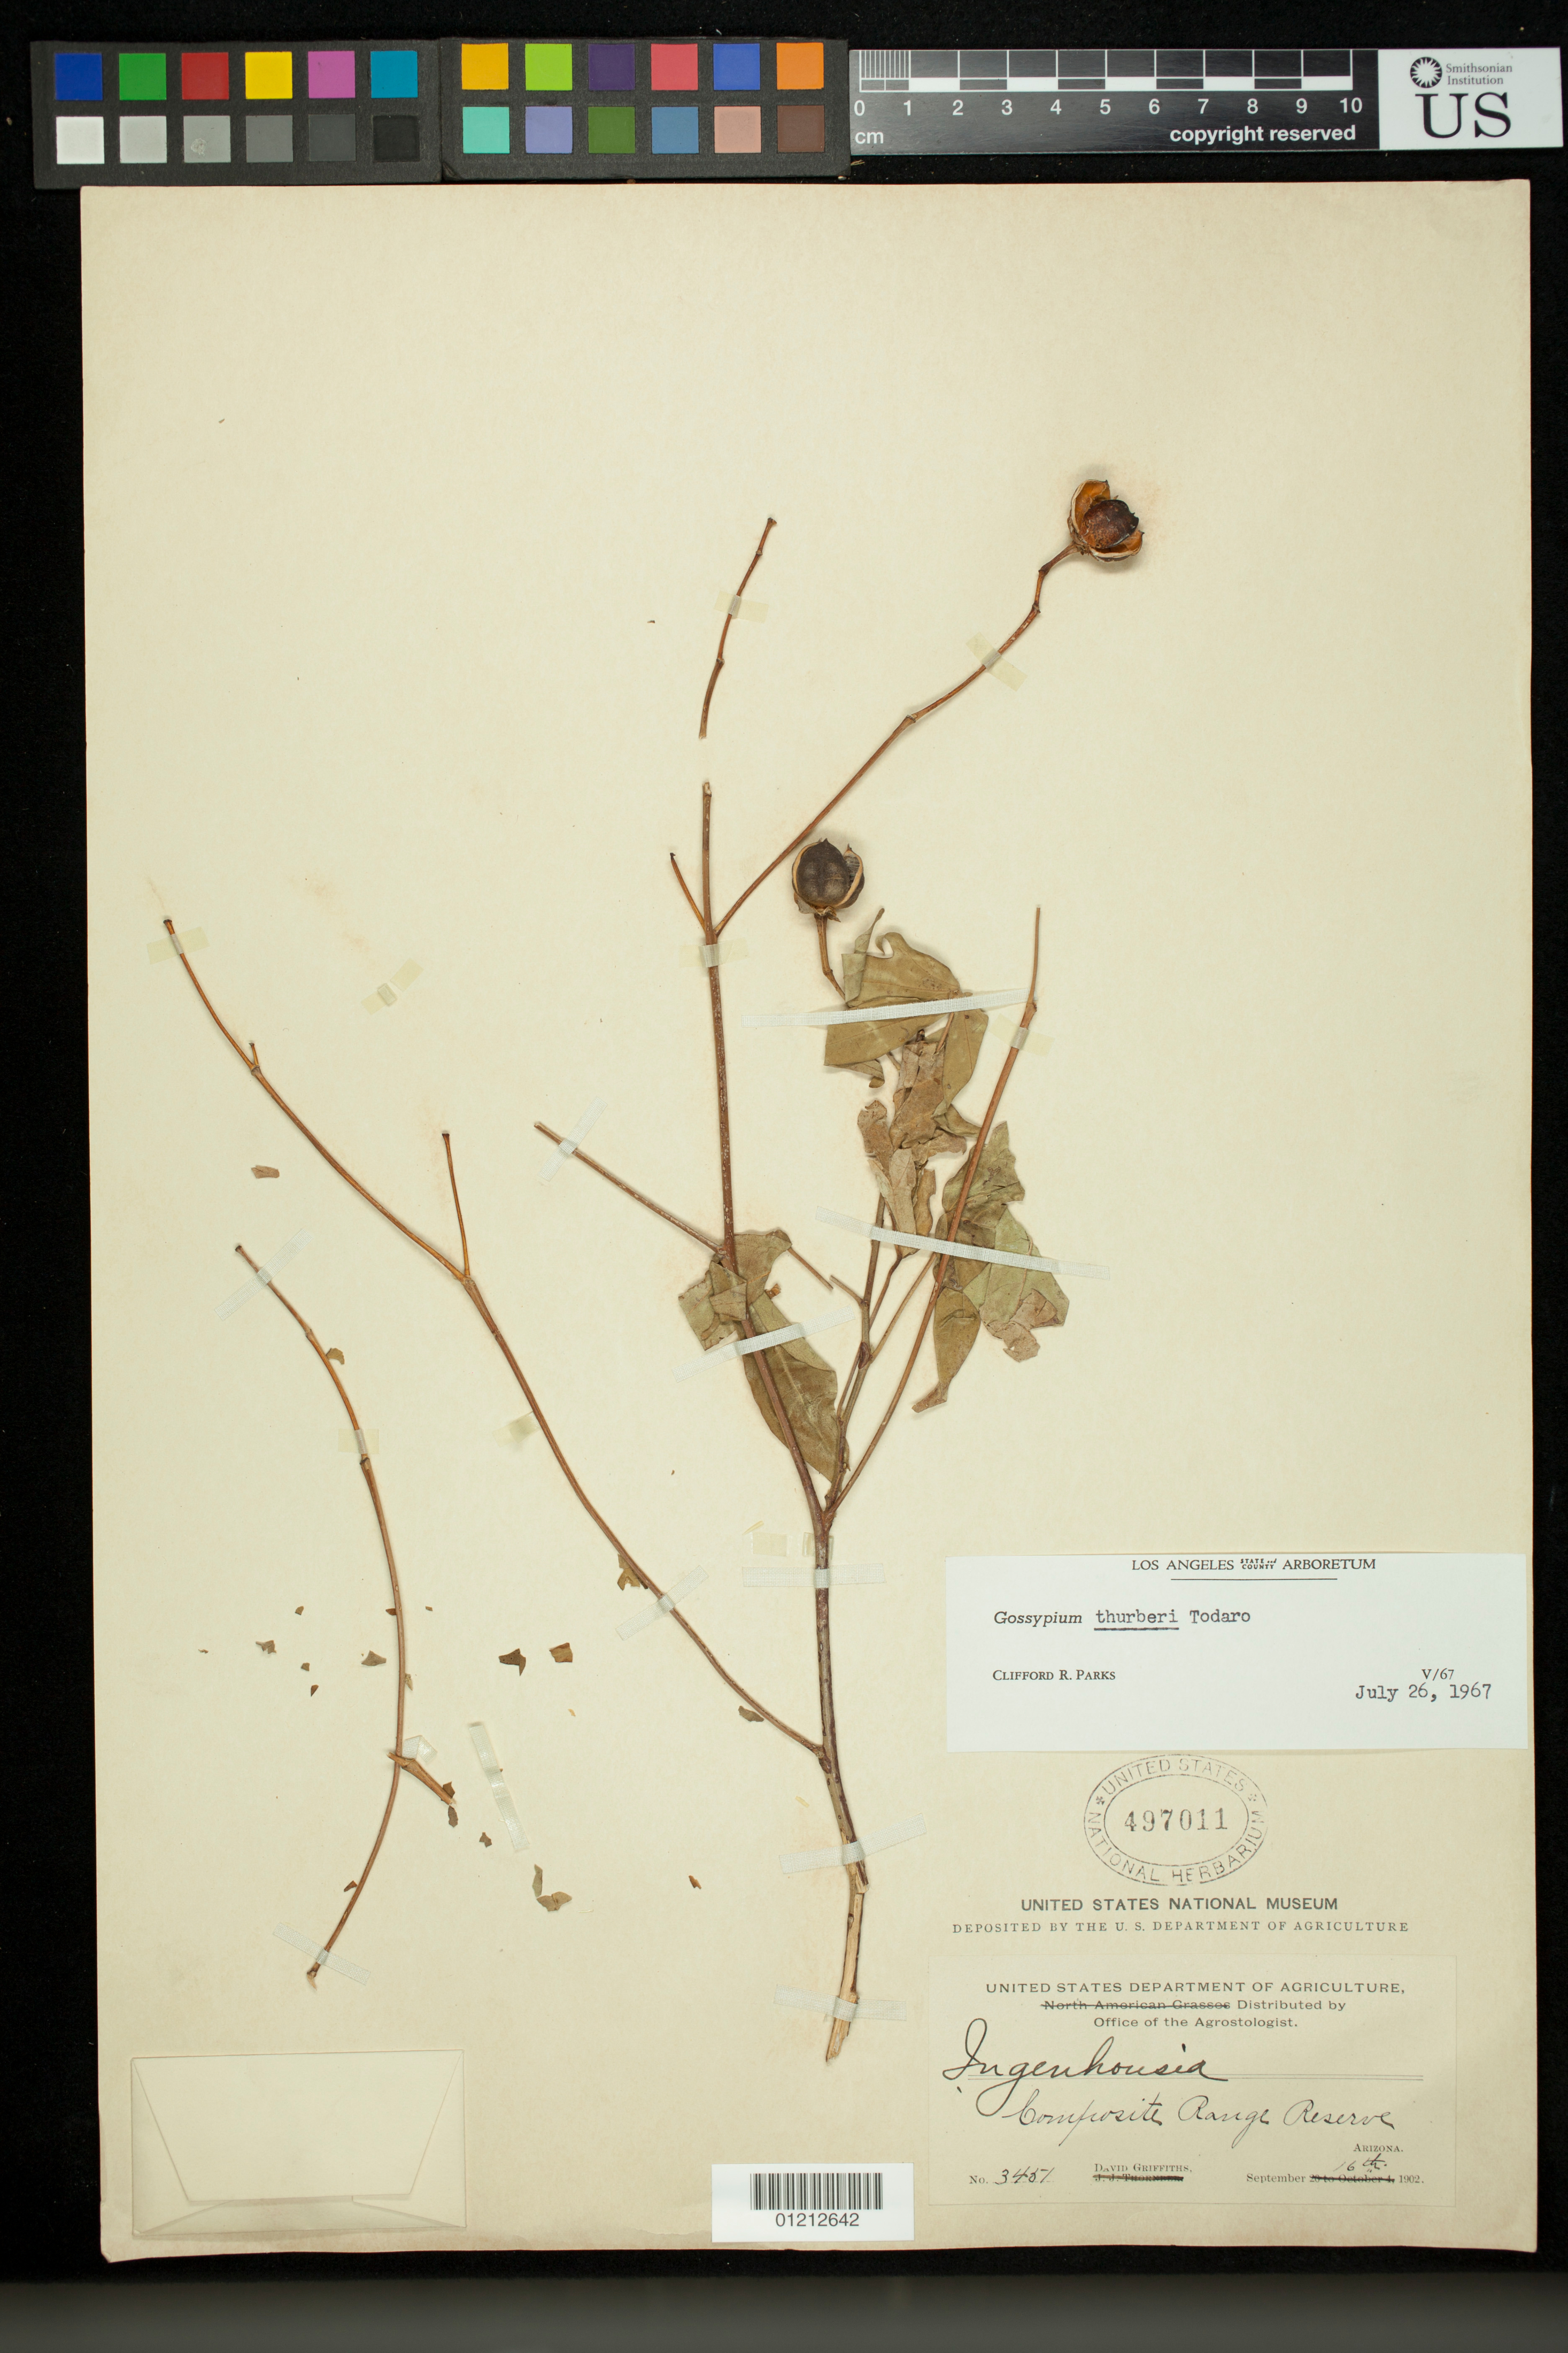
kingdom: Plantae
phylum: Tracheophyta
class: Magnoliopsida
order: Malvales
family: Malvaceae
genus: Gossypium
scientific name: Gossypium thurberi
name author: Tod.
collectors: D. Griffiths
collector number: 3467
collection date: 1902-09-16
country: United States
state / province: Arizona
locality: Comfrosite Range Reserve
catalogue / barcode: US 497011